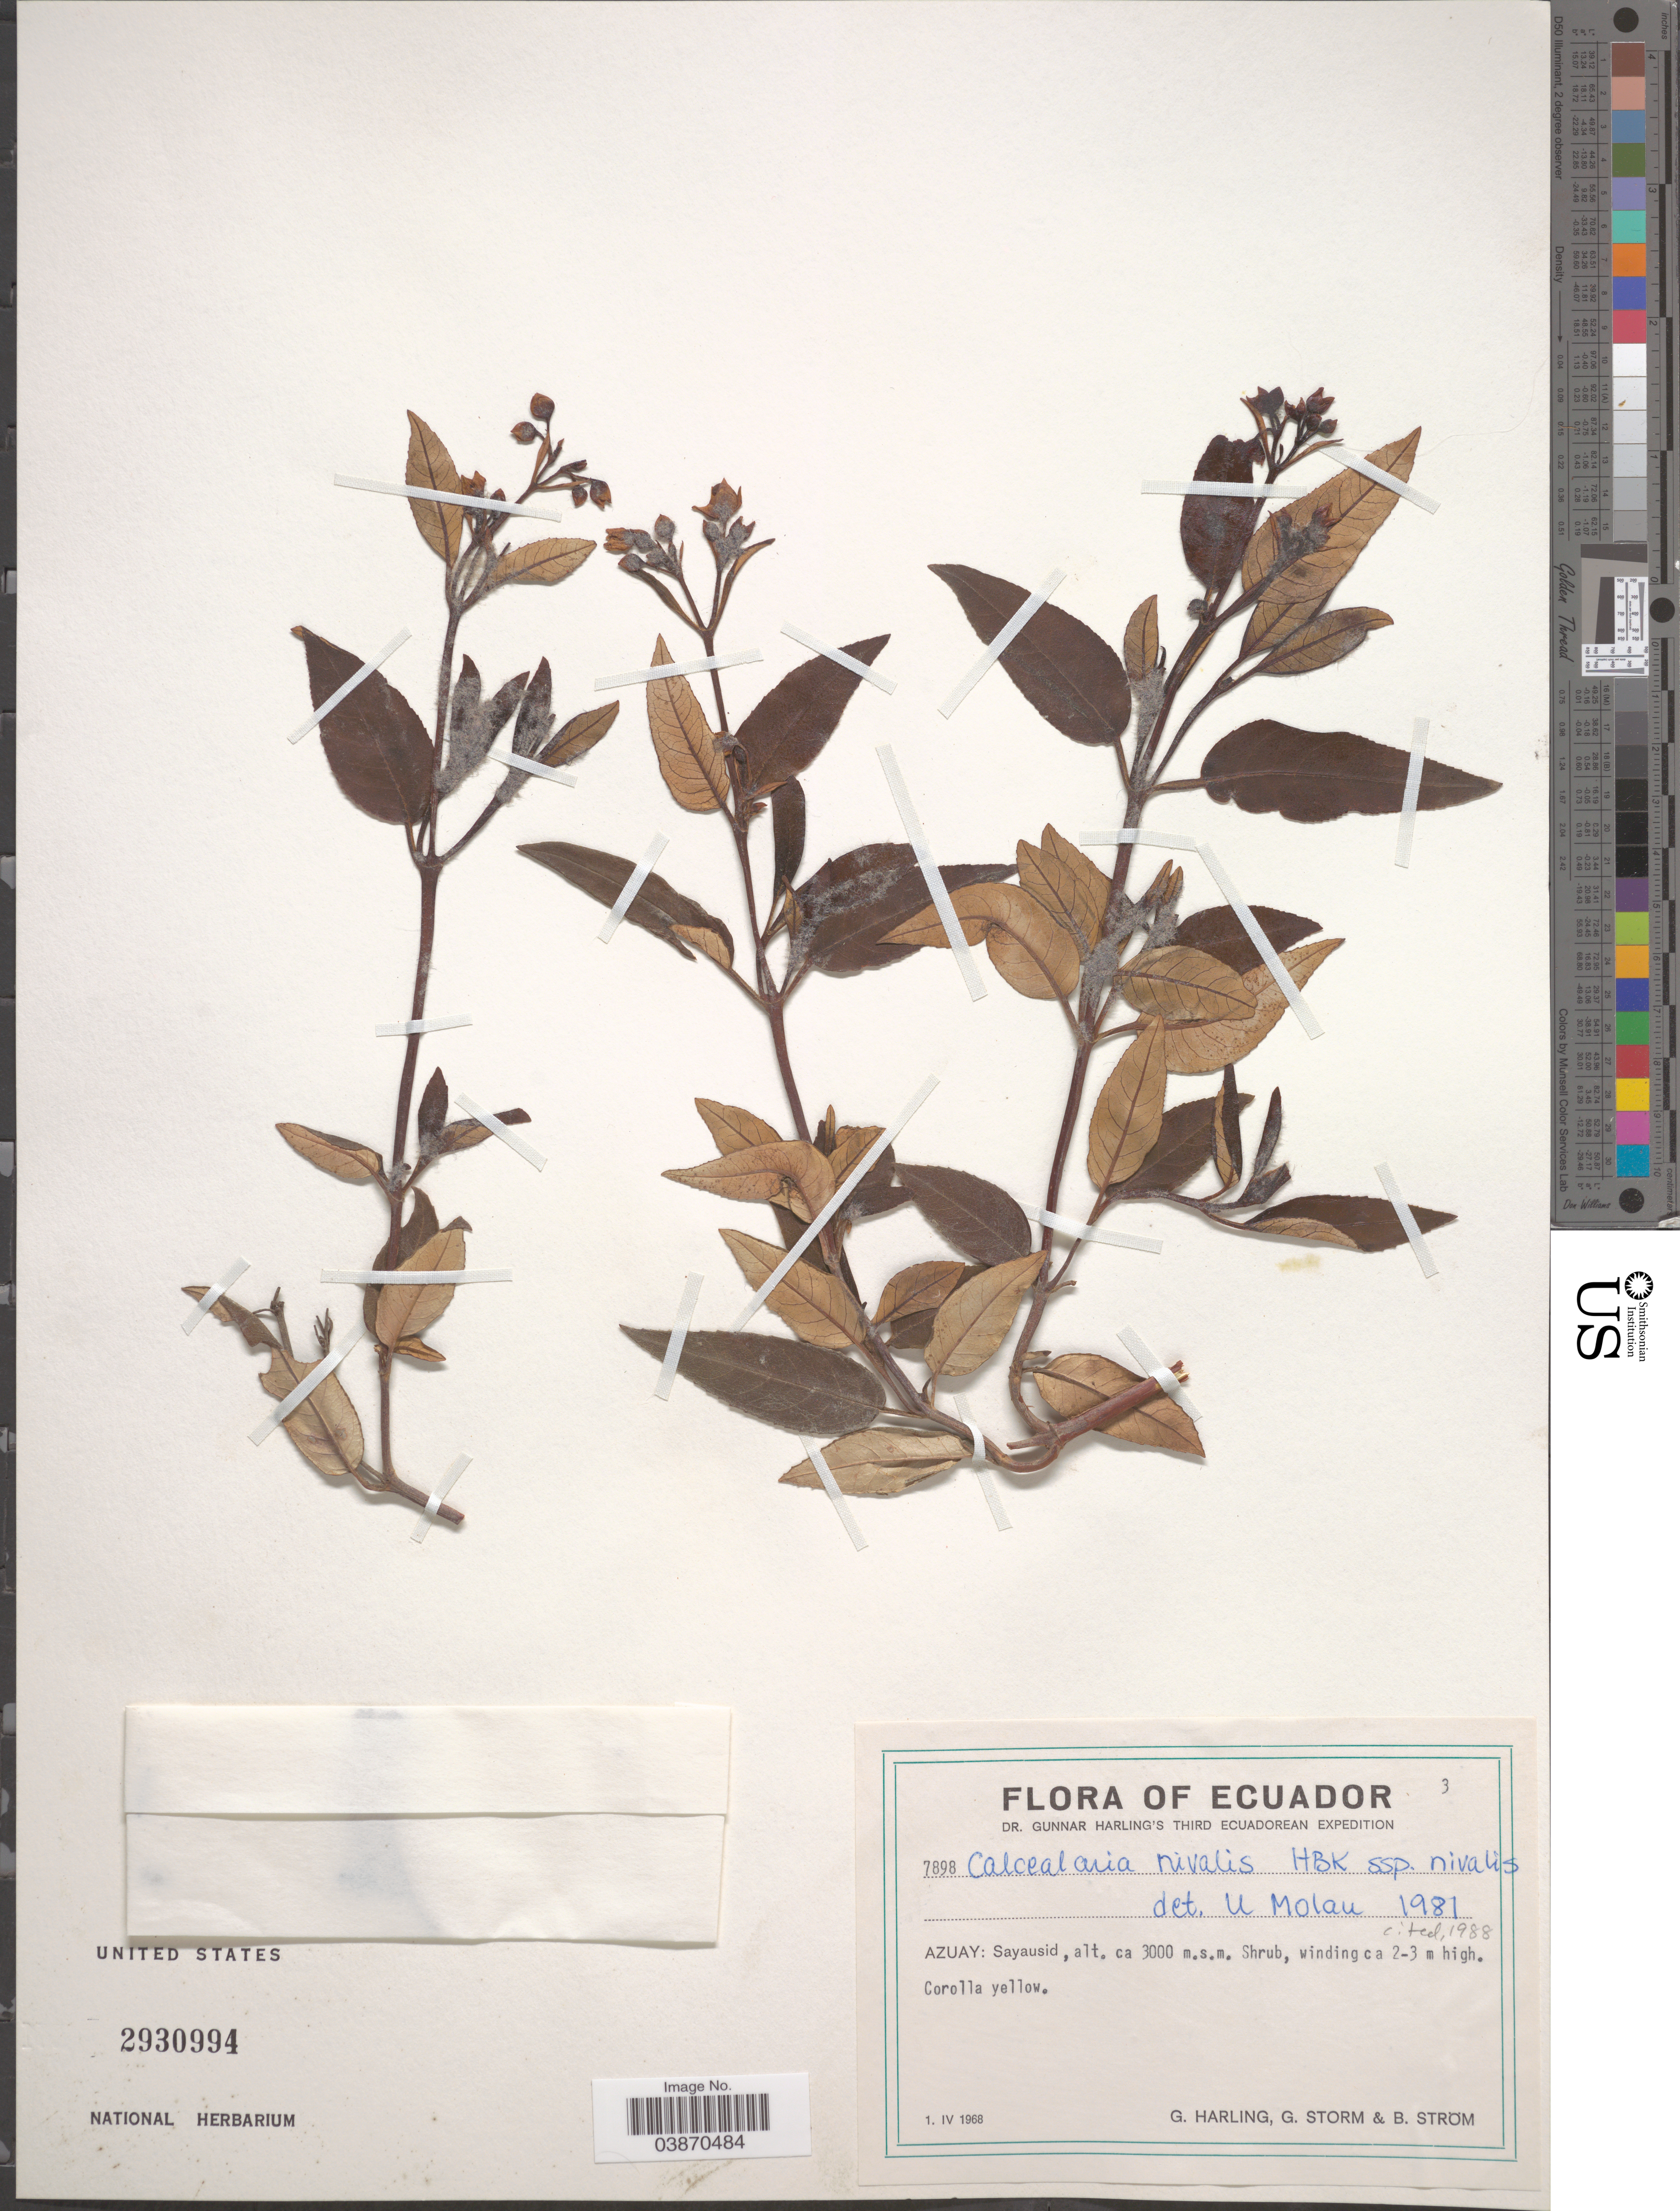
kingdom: Plantae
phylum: Tracheophyta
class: Magnoliopsida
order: Lamiales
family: Calceolariaceae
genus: Calceolaria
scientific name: Calceolaria nivalis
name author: Kunth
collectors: G. Harling, G. Storm & B. Ström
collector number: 7898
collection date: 1968-04-01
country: Ecuador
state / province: Azuay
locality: Sayausid.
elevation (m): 3000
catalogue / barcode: US 2930994